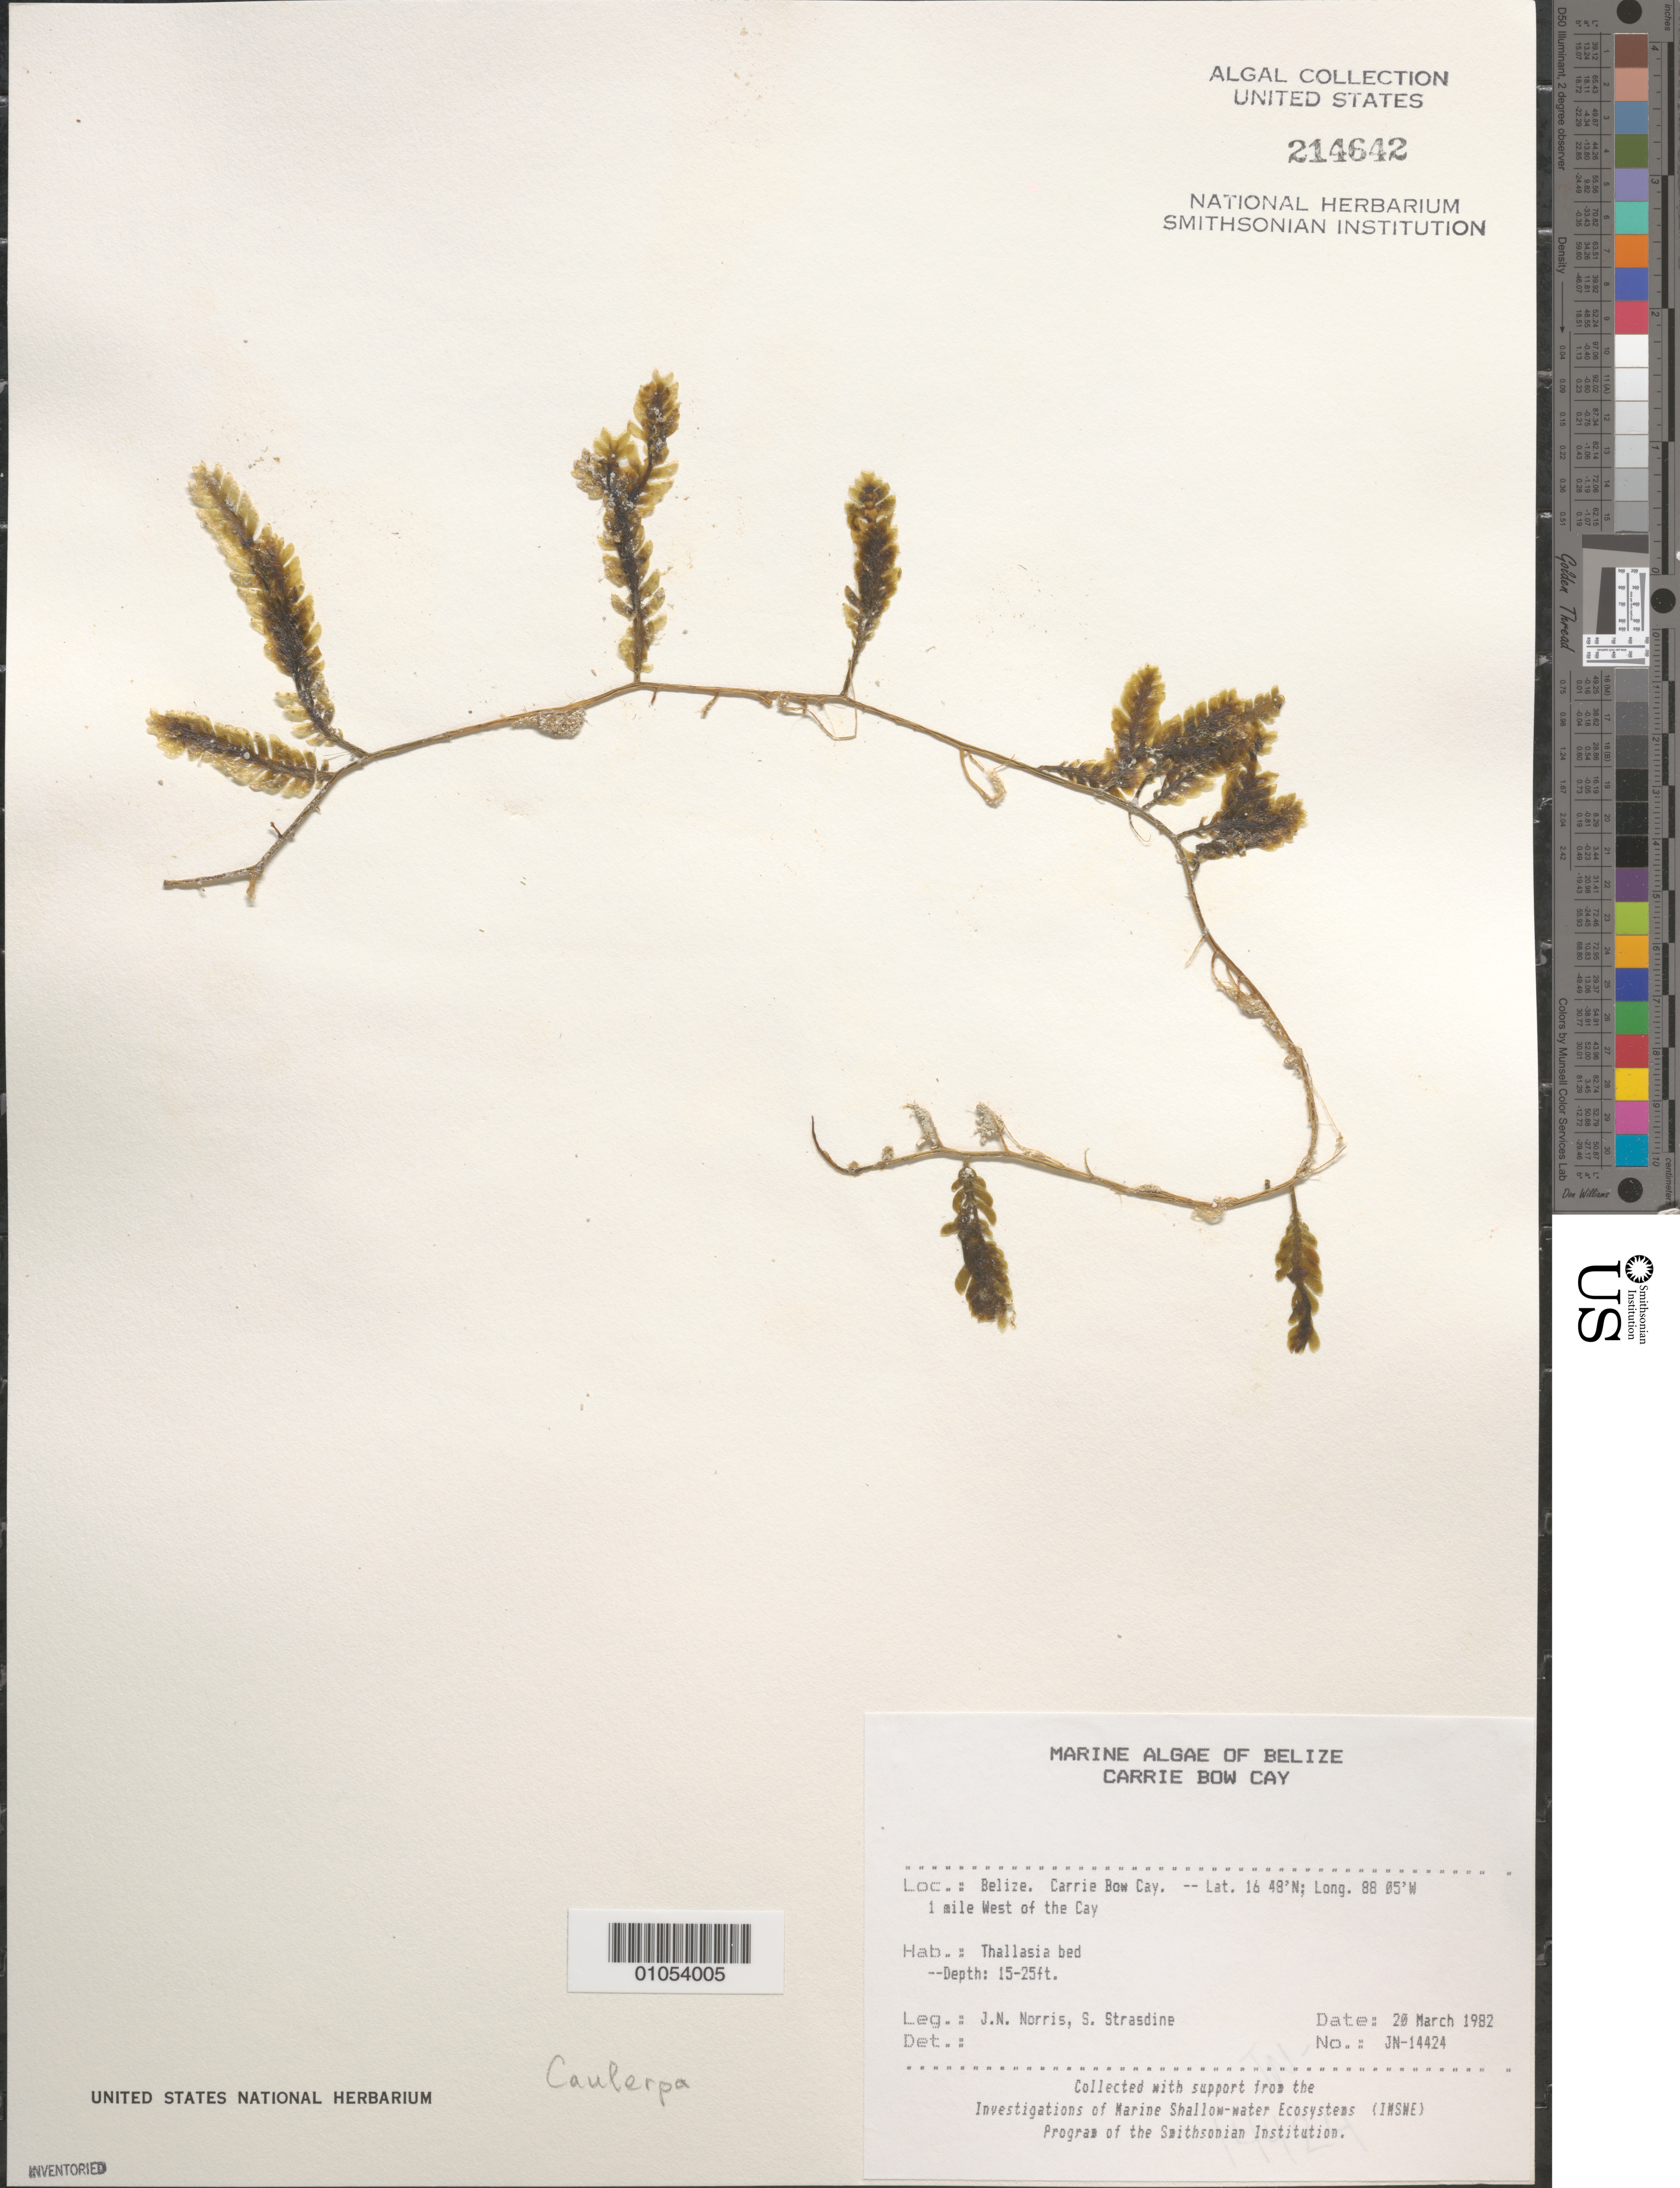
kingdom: Plantae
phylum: Chlorophyta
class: Ulvophyceae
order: Bryopsidales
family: Caulerpaceae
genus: Caulerpa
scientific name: Caulerpa sp.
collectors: J. N. Norris & S. Strasdine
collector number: JN-14424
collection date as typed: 20 Mar 1982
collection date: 1982-03-20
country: Belize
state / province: Stann Creek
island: Carrie Bow Cay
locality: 1 mile west of the cay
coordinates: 16 48'N, 88 05'W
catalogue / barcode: US 214642